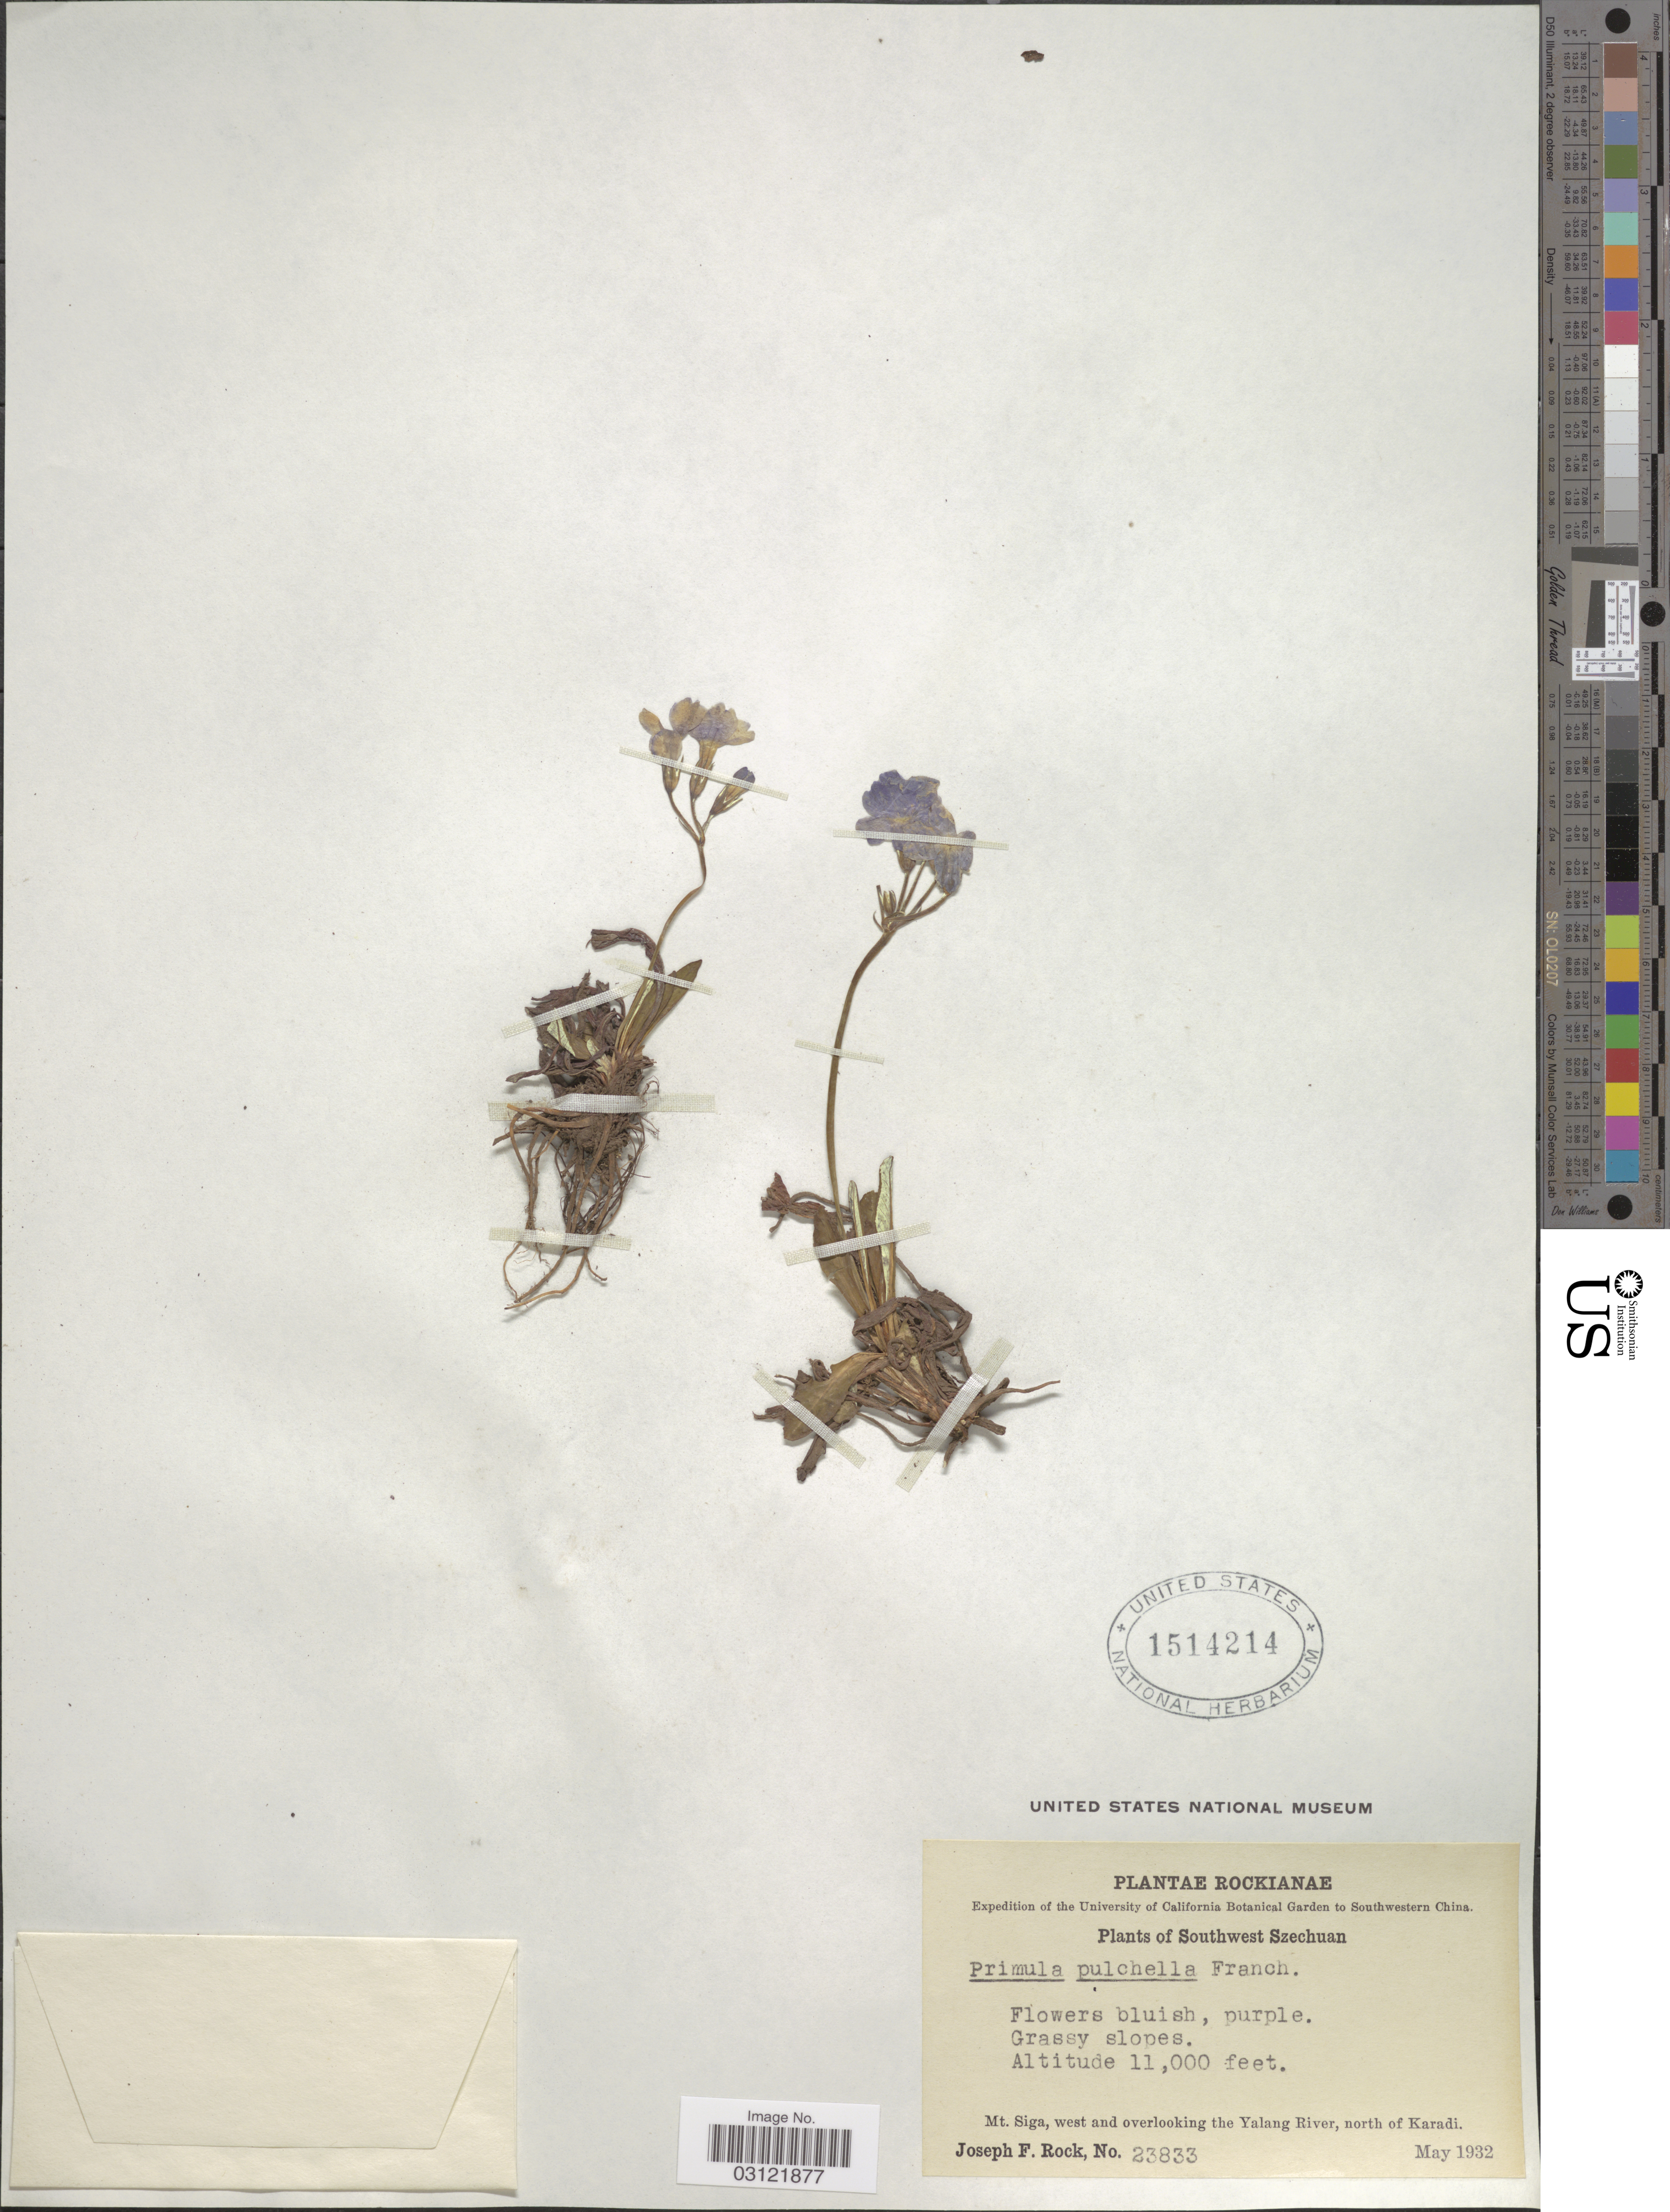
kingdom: Plantae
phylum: Tracheophyta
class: Magnoliopsida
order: Ericales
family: Primulaceae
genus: Primula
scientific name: Primula pulchella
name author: Franch.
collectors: J. F. Rock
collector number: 23833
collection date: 1932-05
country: China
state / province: Sichuan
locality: Southwestern China. Southwest Szechuan. Mt. Siga, west and overlooking the Yalang River, north of Karadi.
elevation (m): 3353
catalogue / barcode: US 1514214